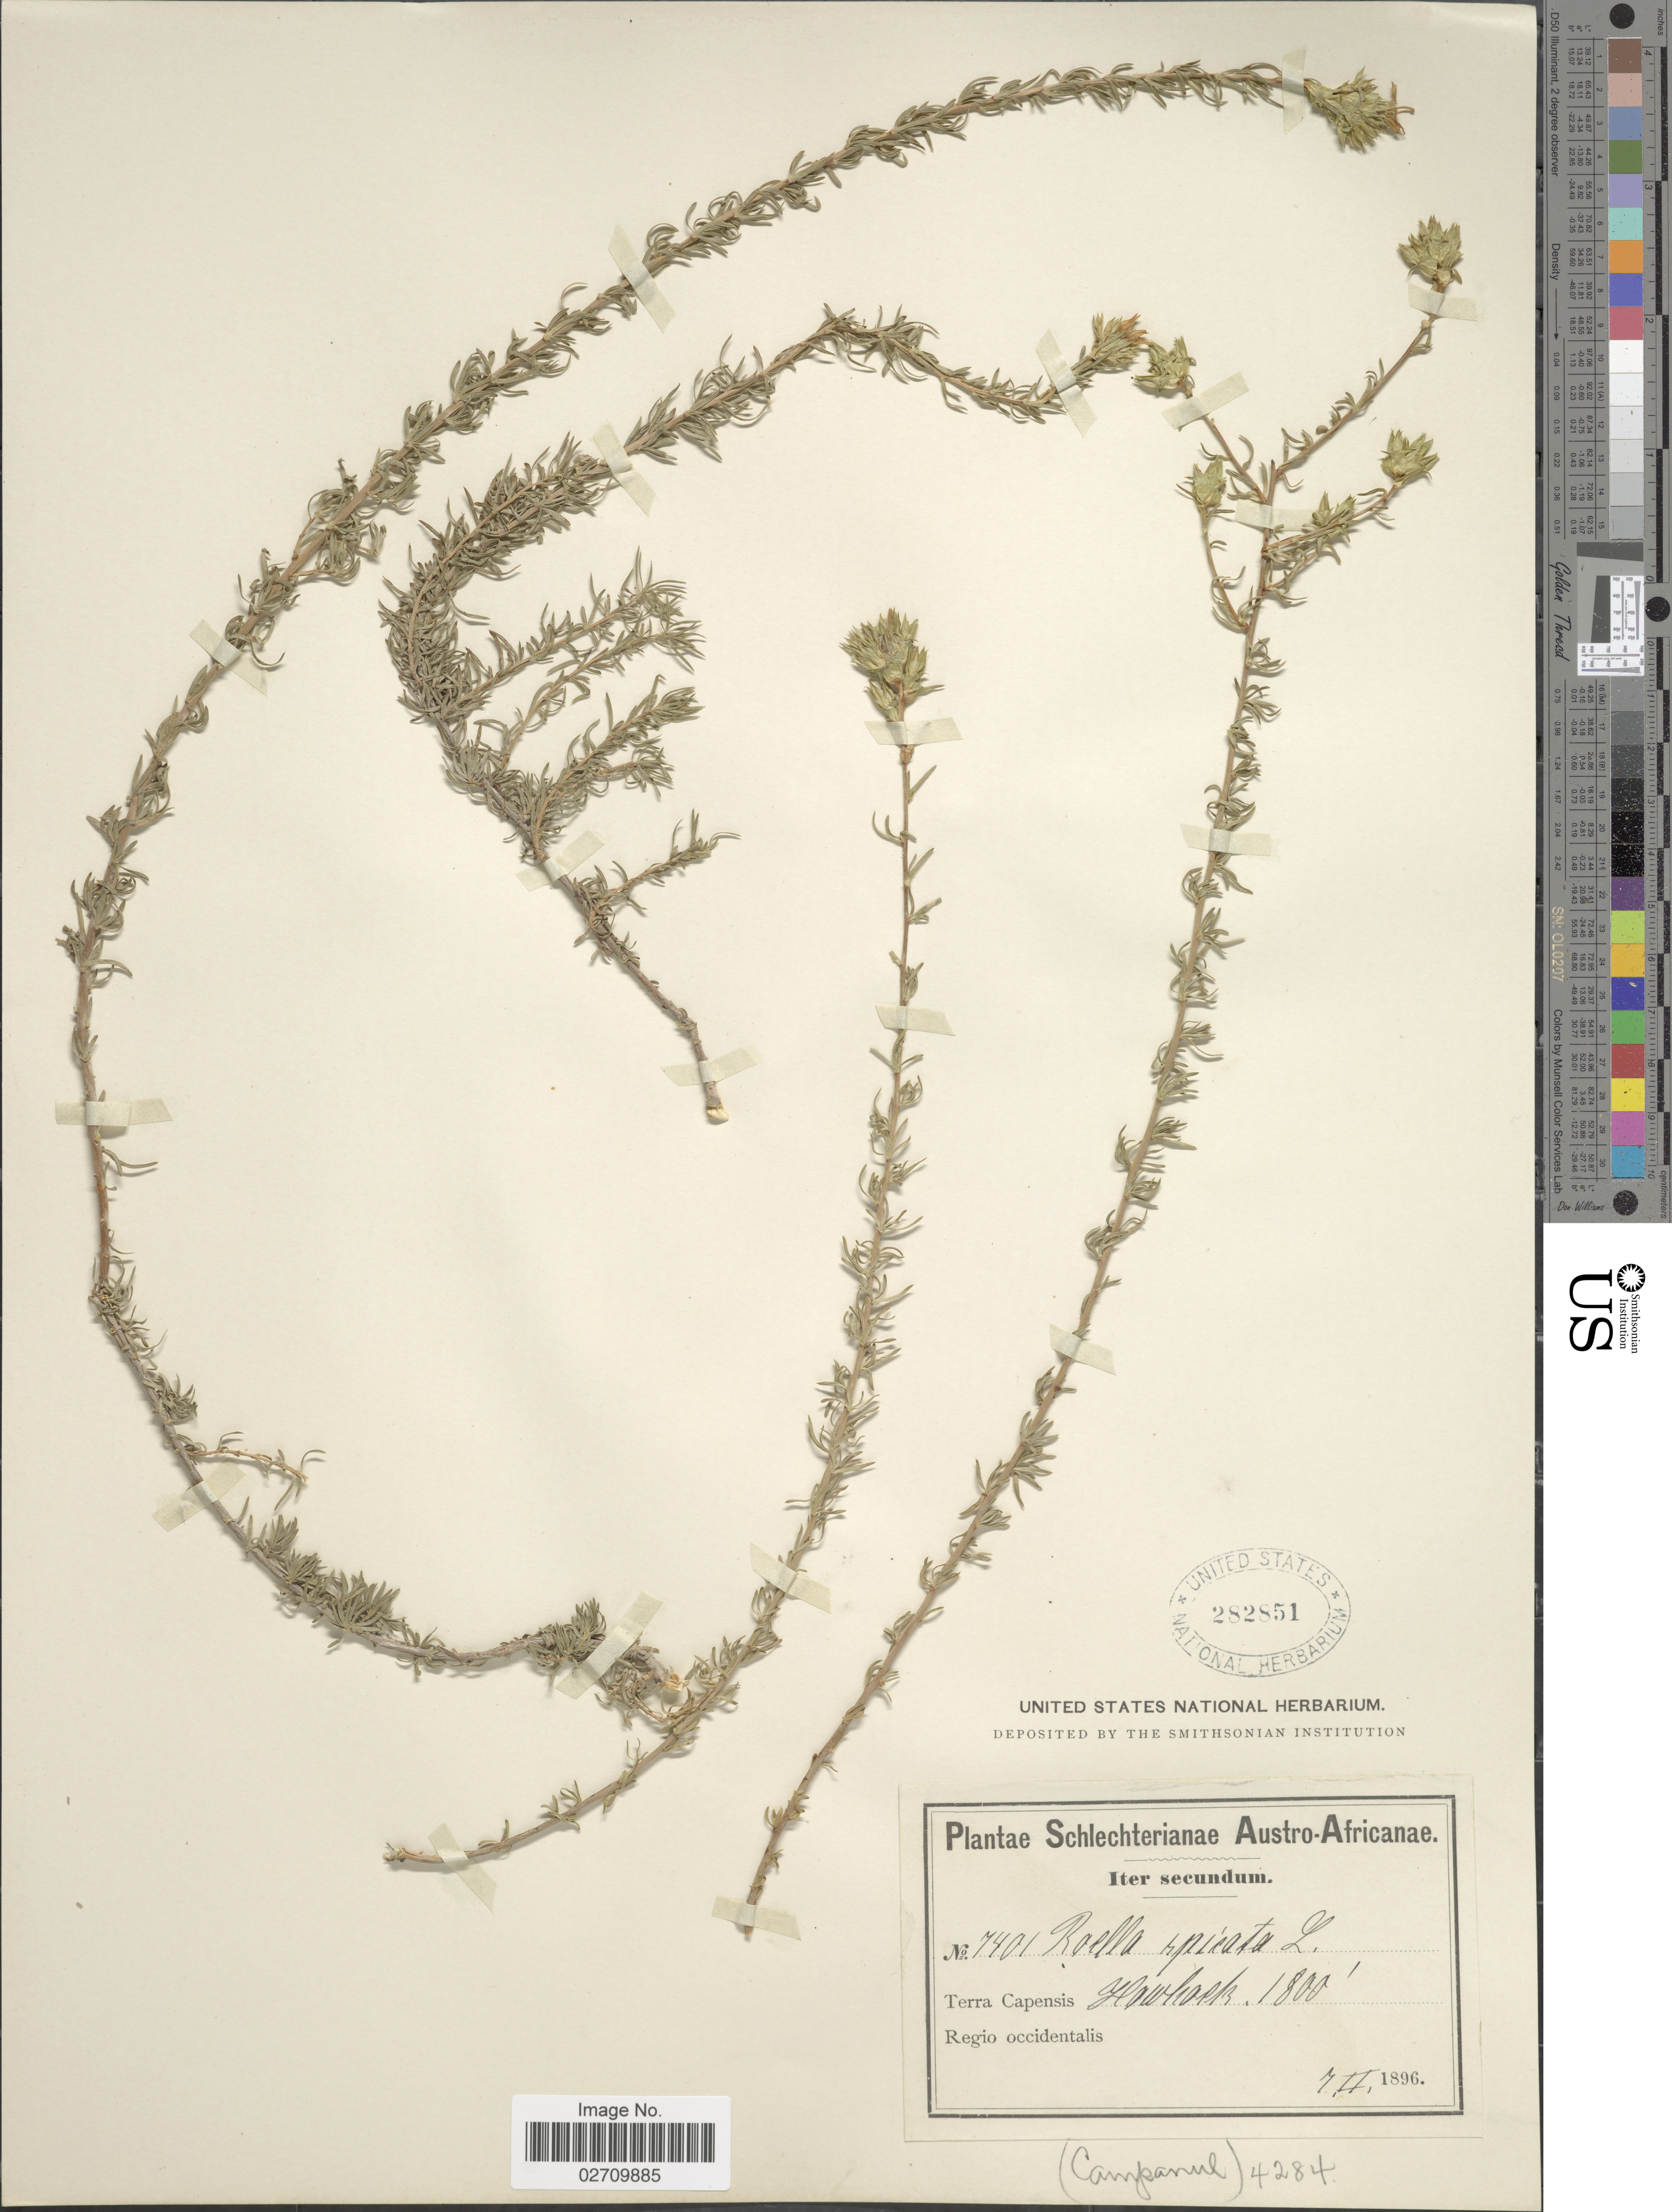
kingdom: Plantae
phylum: Tracheophyta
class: Magnoliopsida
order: Asterales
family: Campanulaceae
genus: Roella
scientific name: Roella spicata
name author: L. f.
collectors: Schlechter, --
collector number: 7401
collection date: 1896-02-07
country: South Africa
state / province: Western Cape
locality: Austro-Africancae, Terra Capensis, Howhoek, Regio occidentalis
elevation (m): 549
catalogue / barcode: US 282851